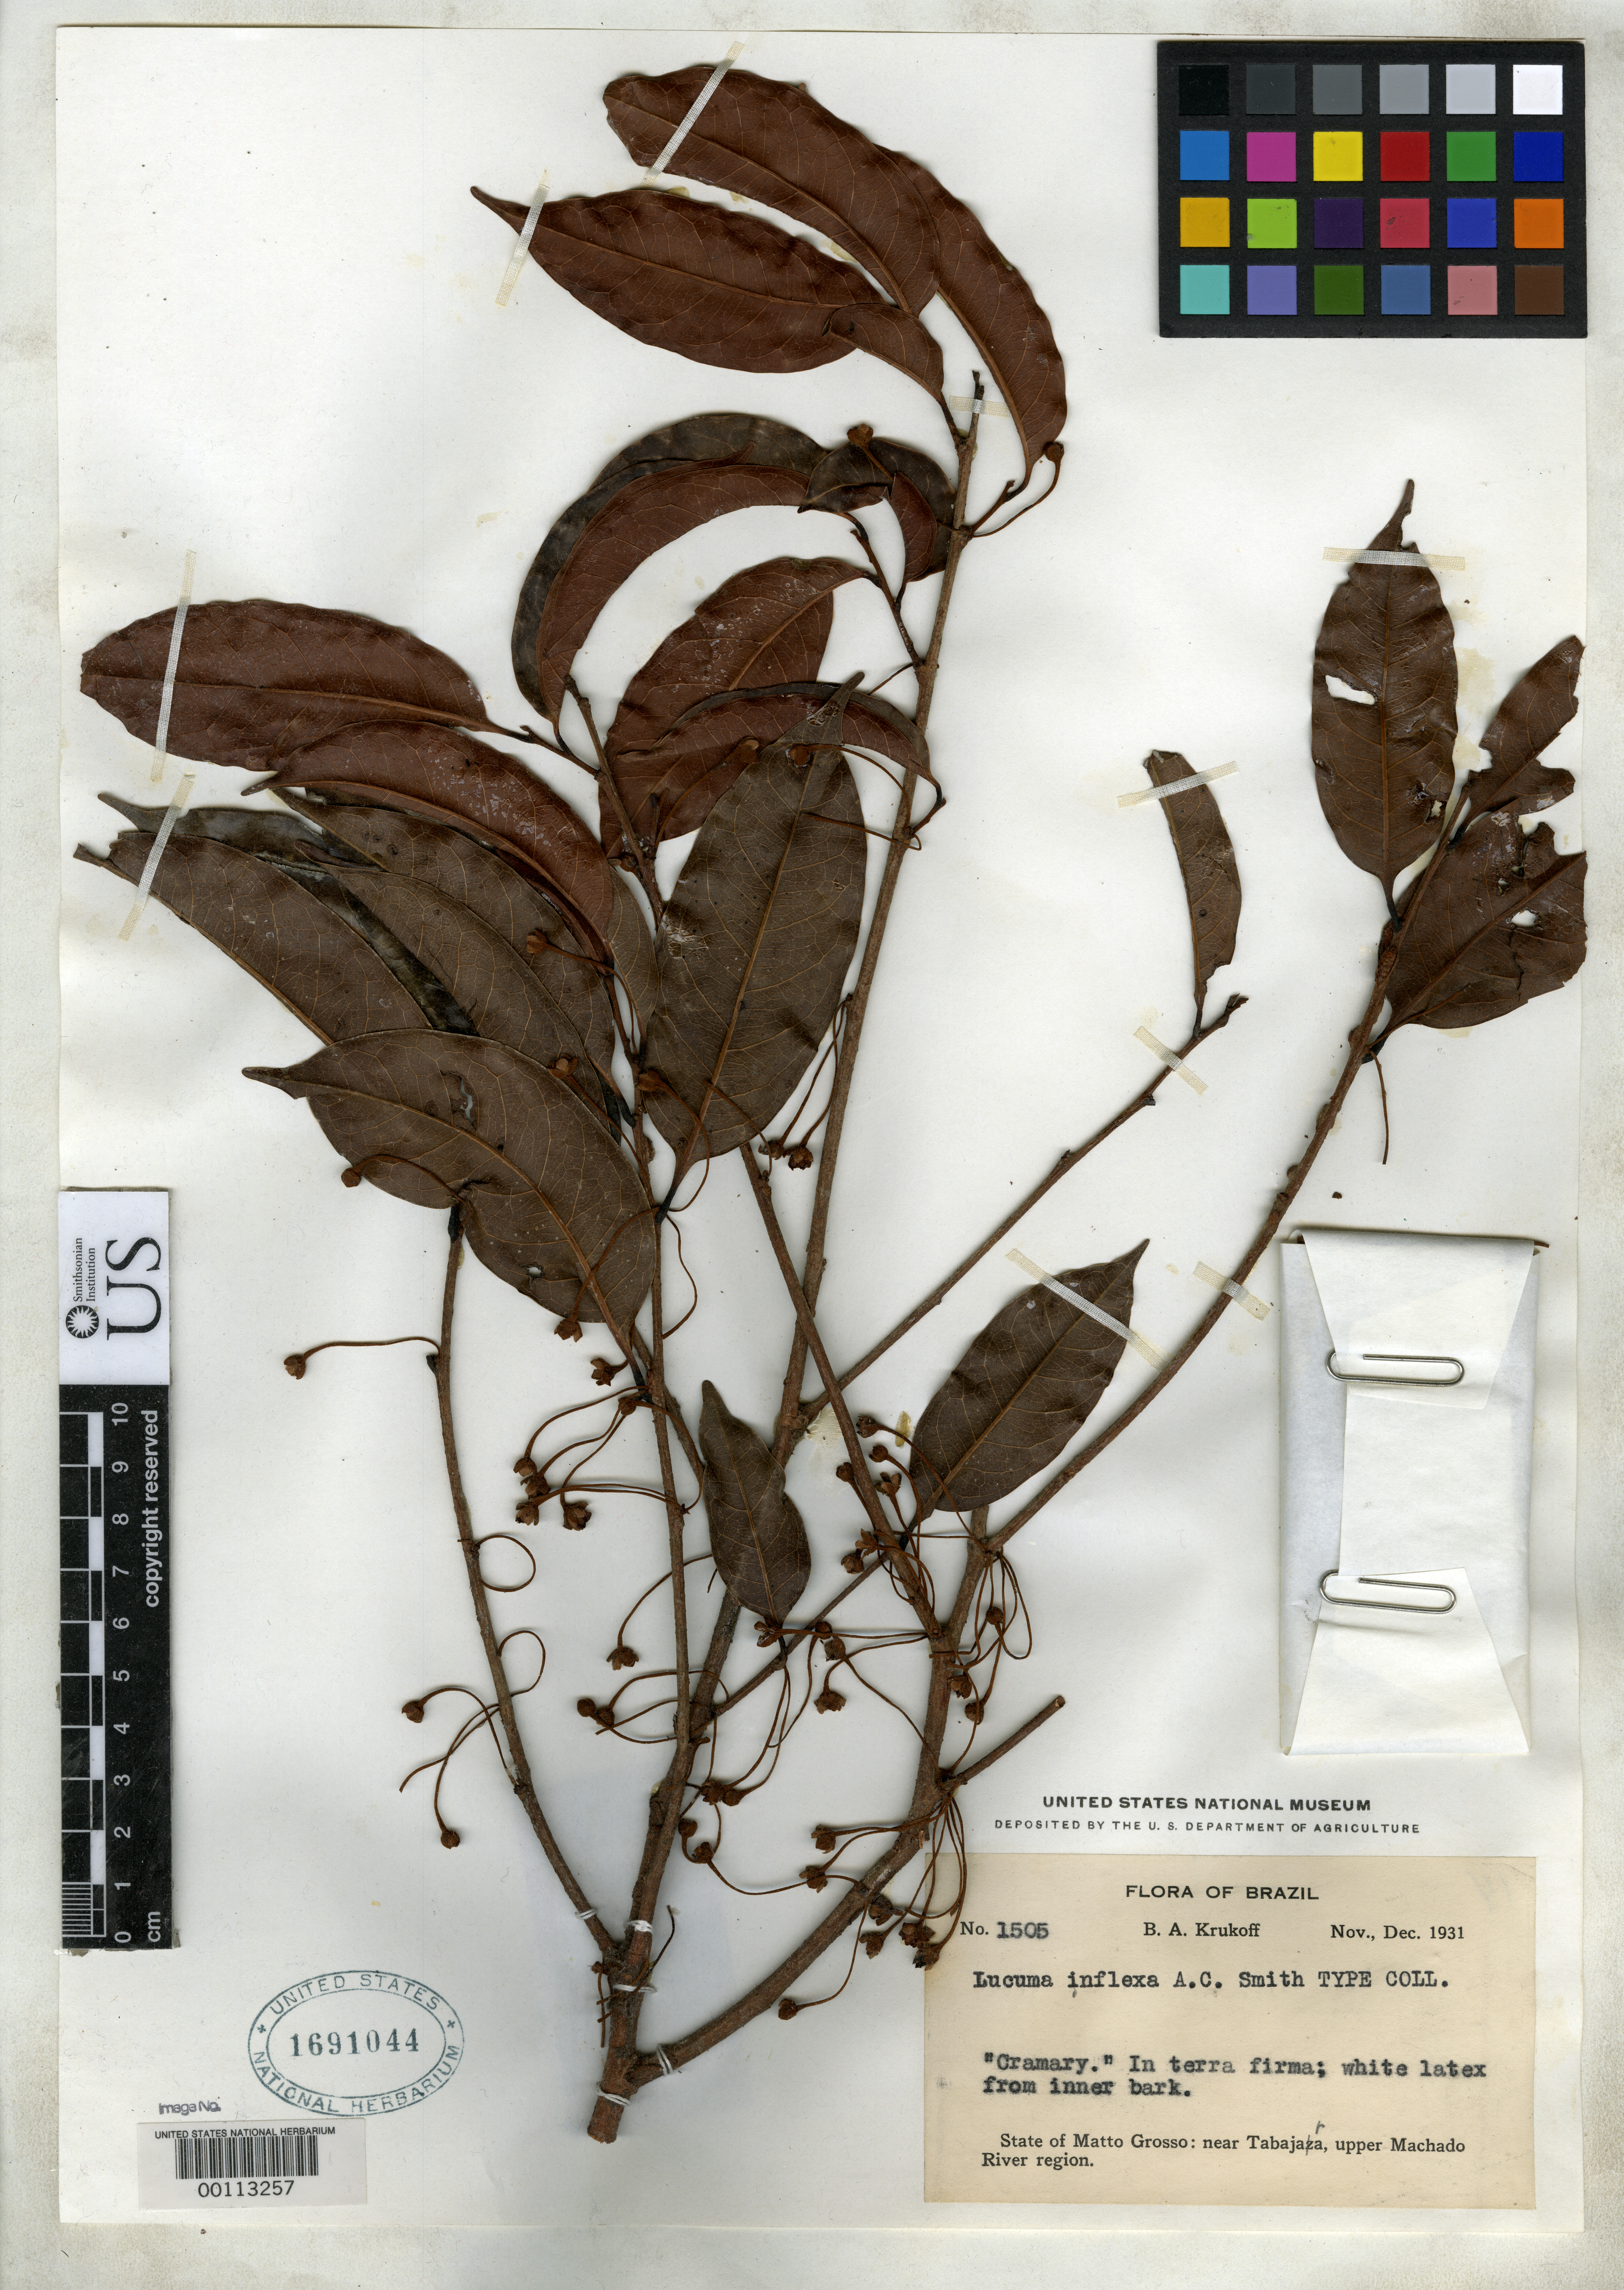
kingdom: Plantae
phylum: Tracheophyta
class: Magnoliopsida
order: Ericales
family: Sapotaceae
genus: Lucuma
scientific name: Lucuma inflexa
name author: A.C. Sm.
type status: Isotype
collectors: B. A. Krukoff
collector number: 1505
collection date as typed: Nov 1931 to -- Dec 1931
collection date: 1931-11/1931-12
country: Brazil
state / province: Mato Grosso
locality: Near Tabajara, upper Machado River region.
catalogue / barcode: US 1691044